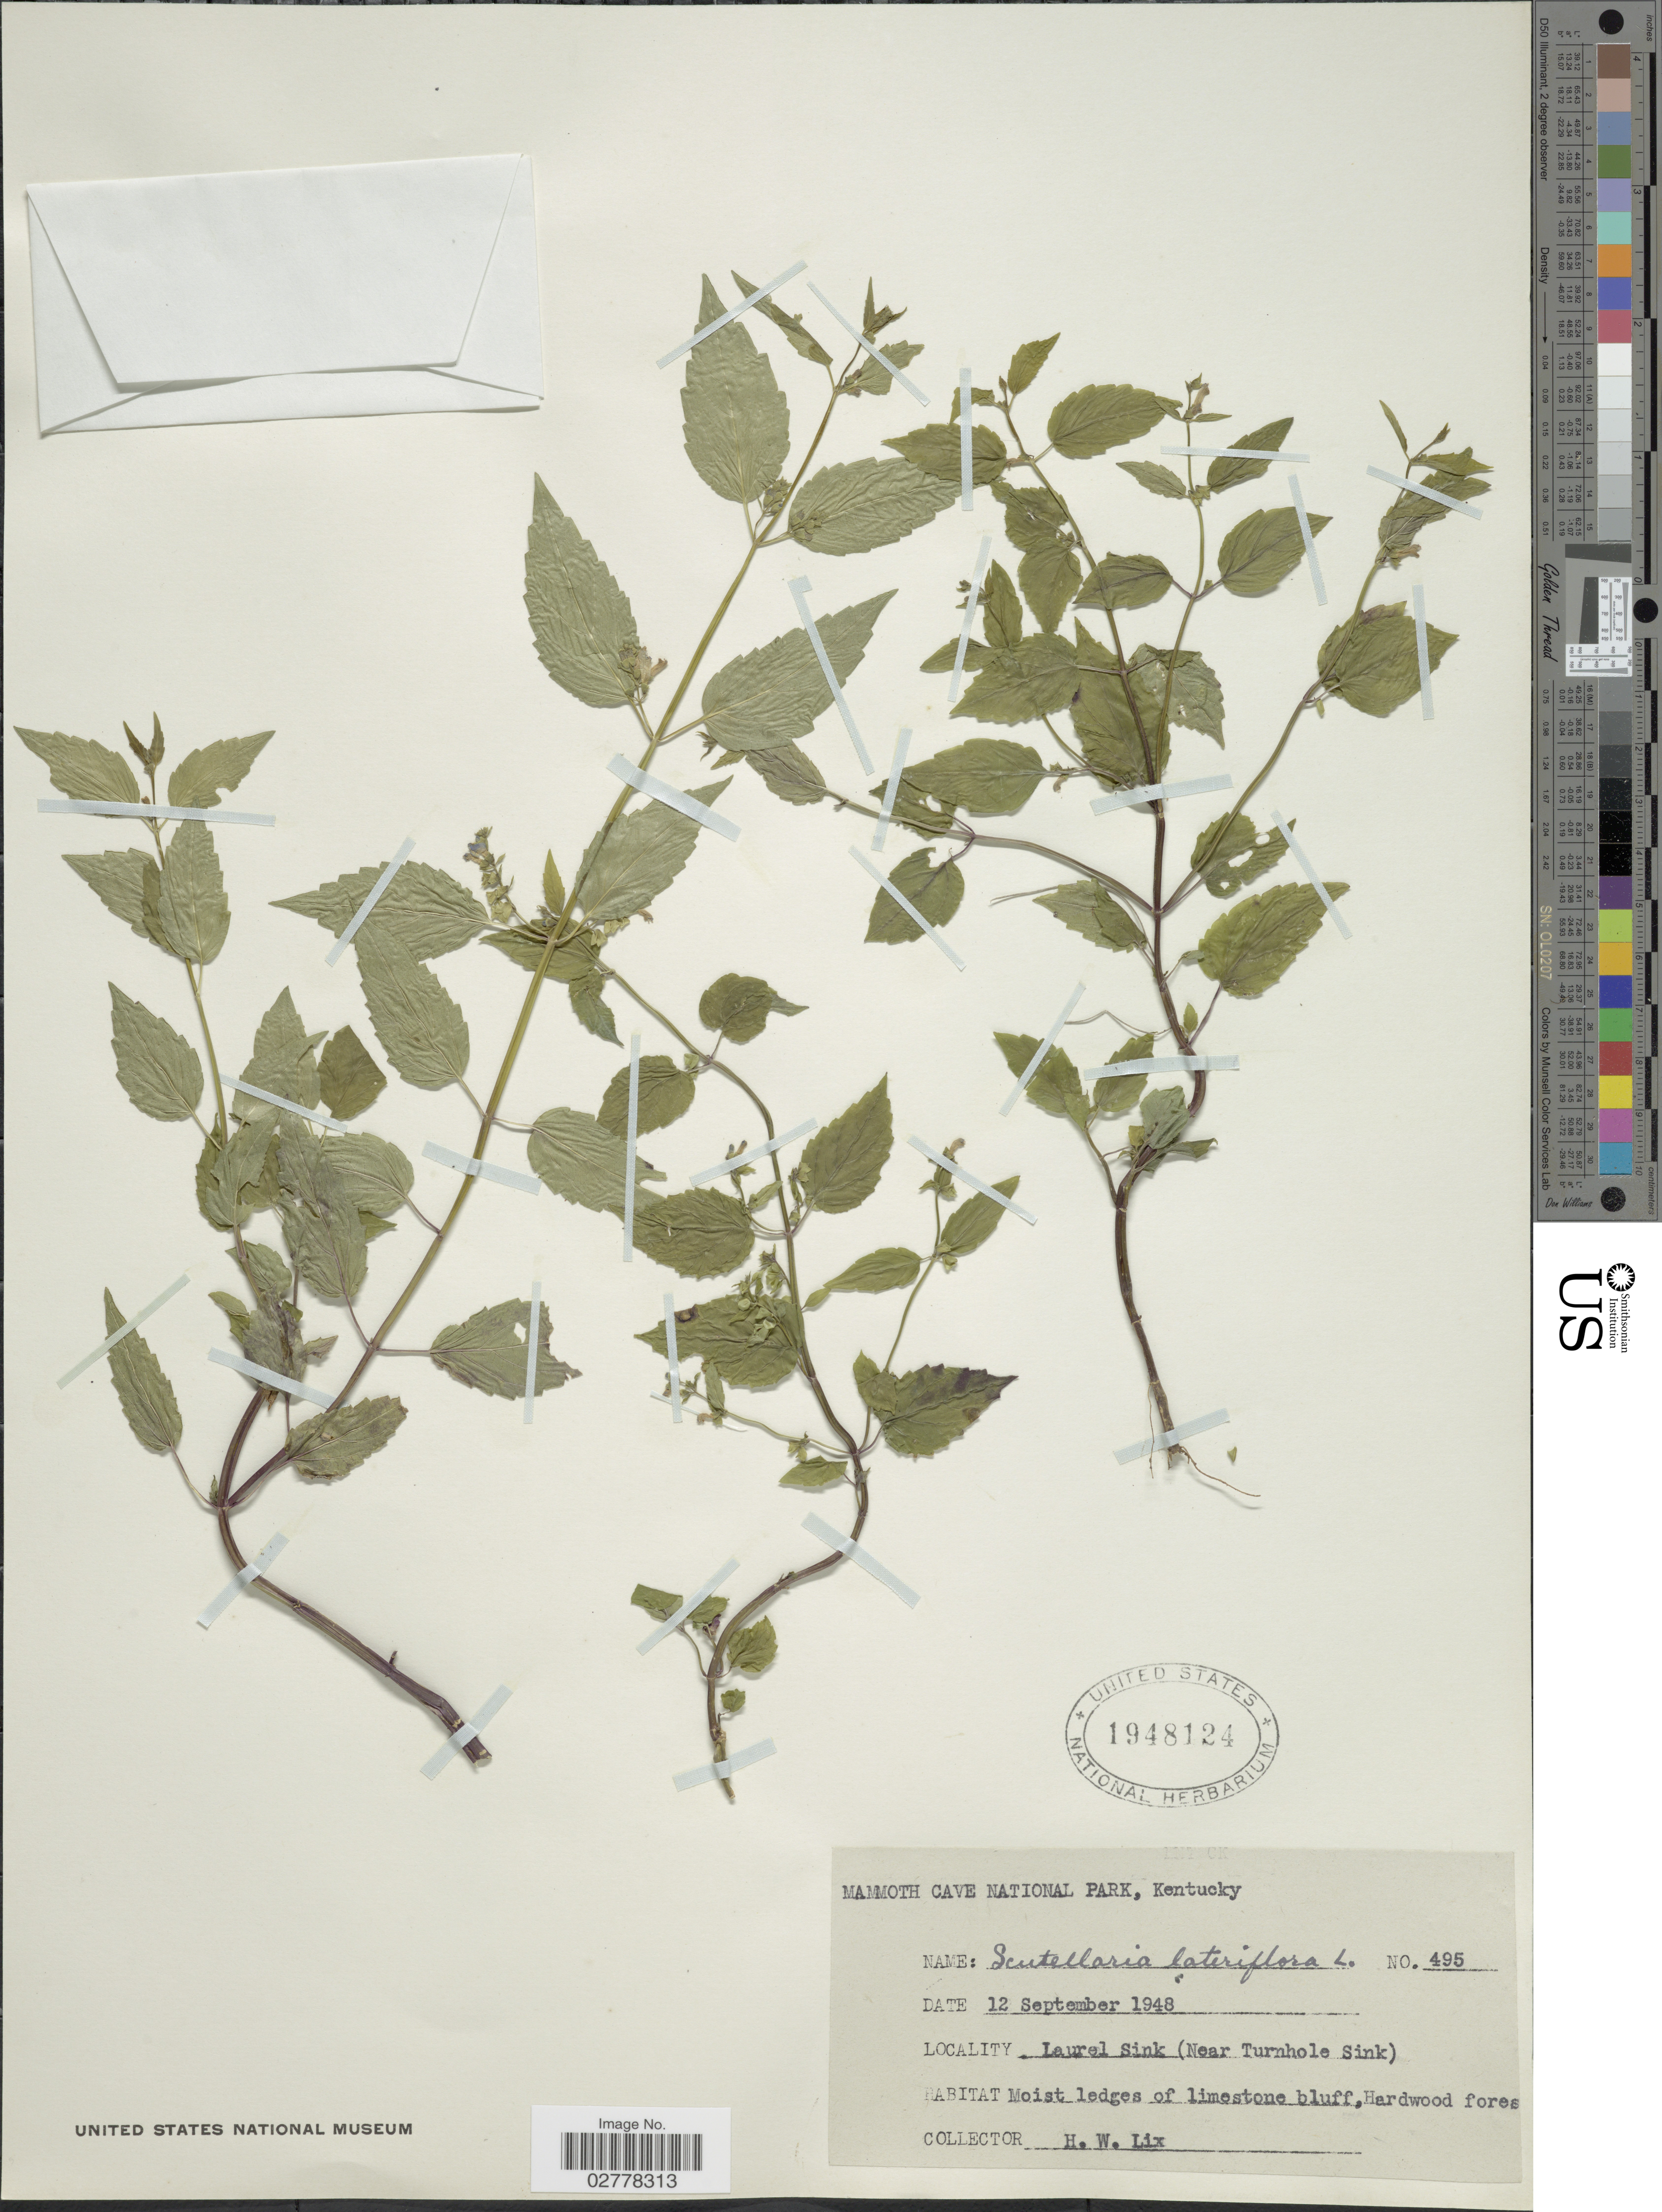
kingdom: Plantae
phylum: Tracheophyta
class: Magnoliopsida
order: Lamiales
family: Lamiaceae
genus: Scutellaria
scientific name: Scutellaria lateriflora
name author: L.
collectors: H. W. Lix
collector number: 495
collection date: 1948-09-12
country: United States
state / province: Kentucky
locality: Mammoth Cave National Park. Laurel Sink (Near Turnhole Sink).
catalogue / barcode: US 1948124